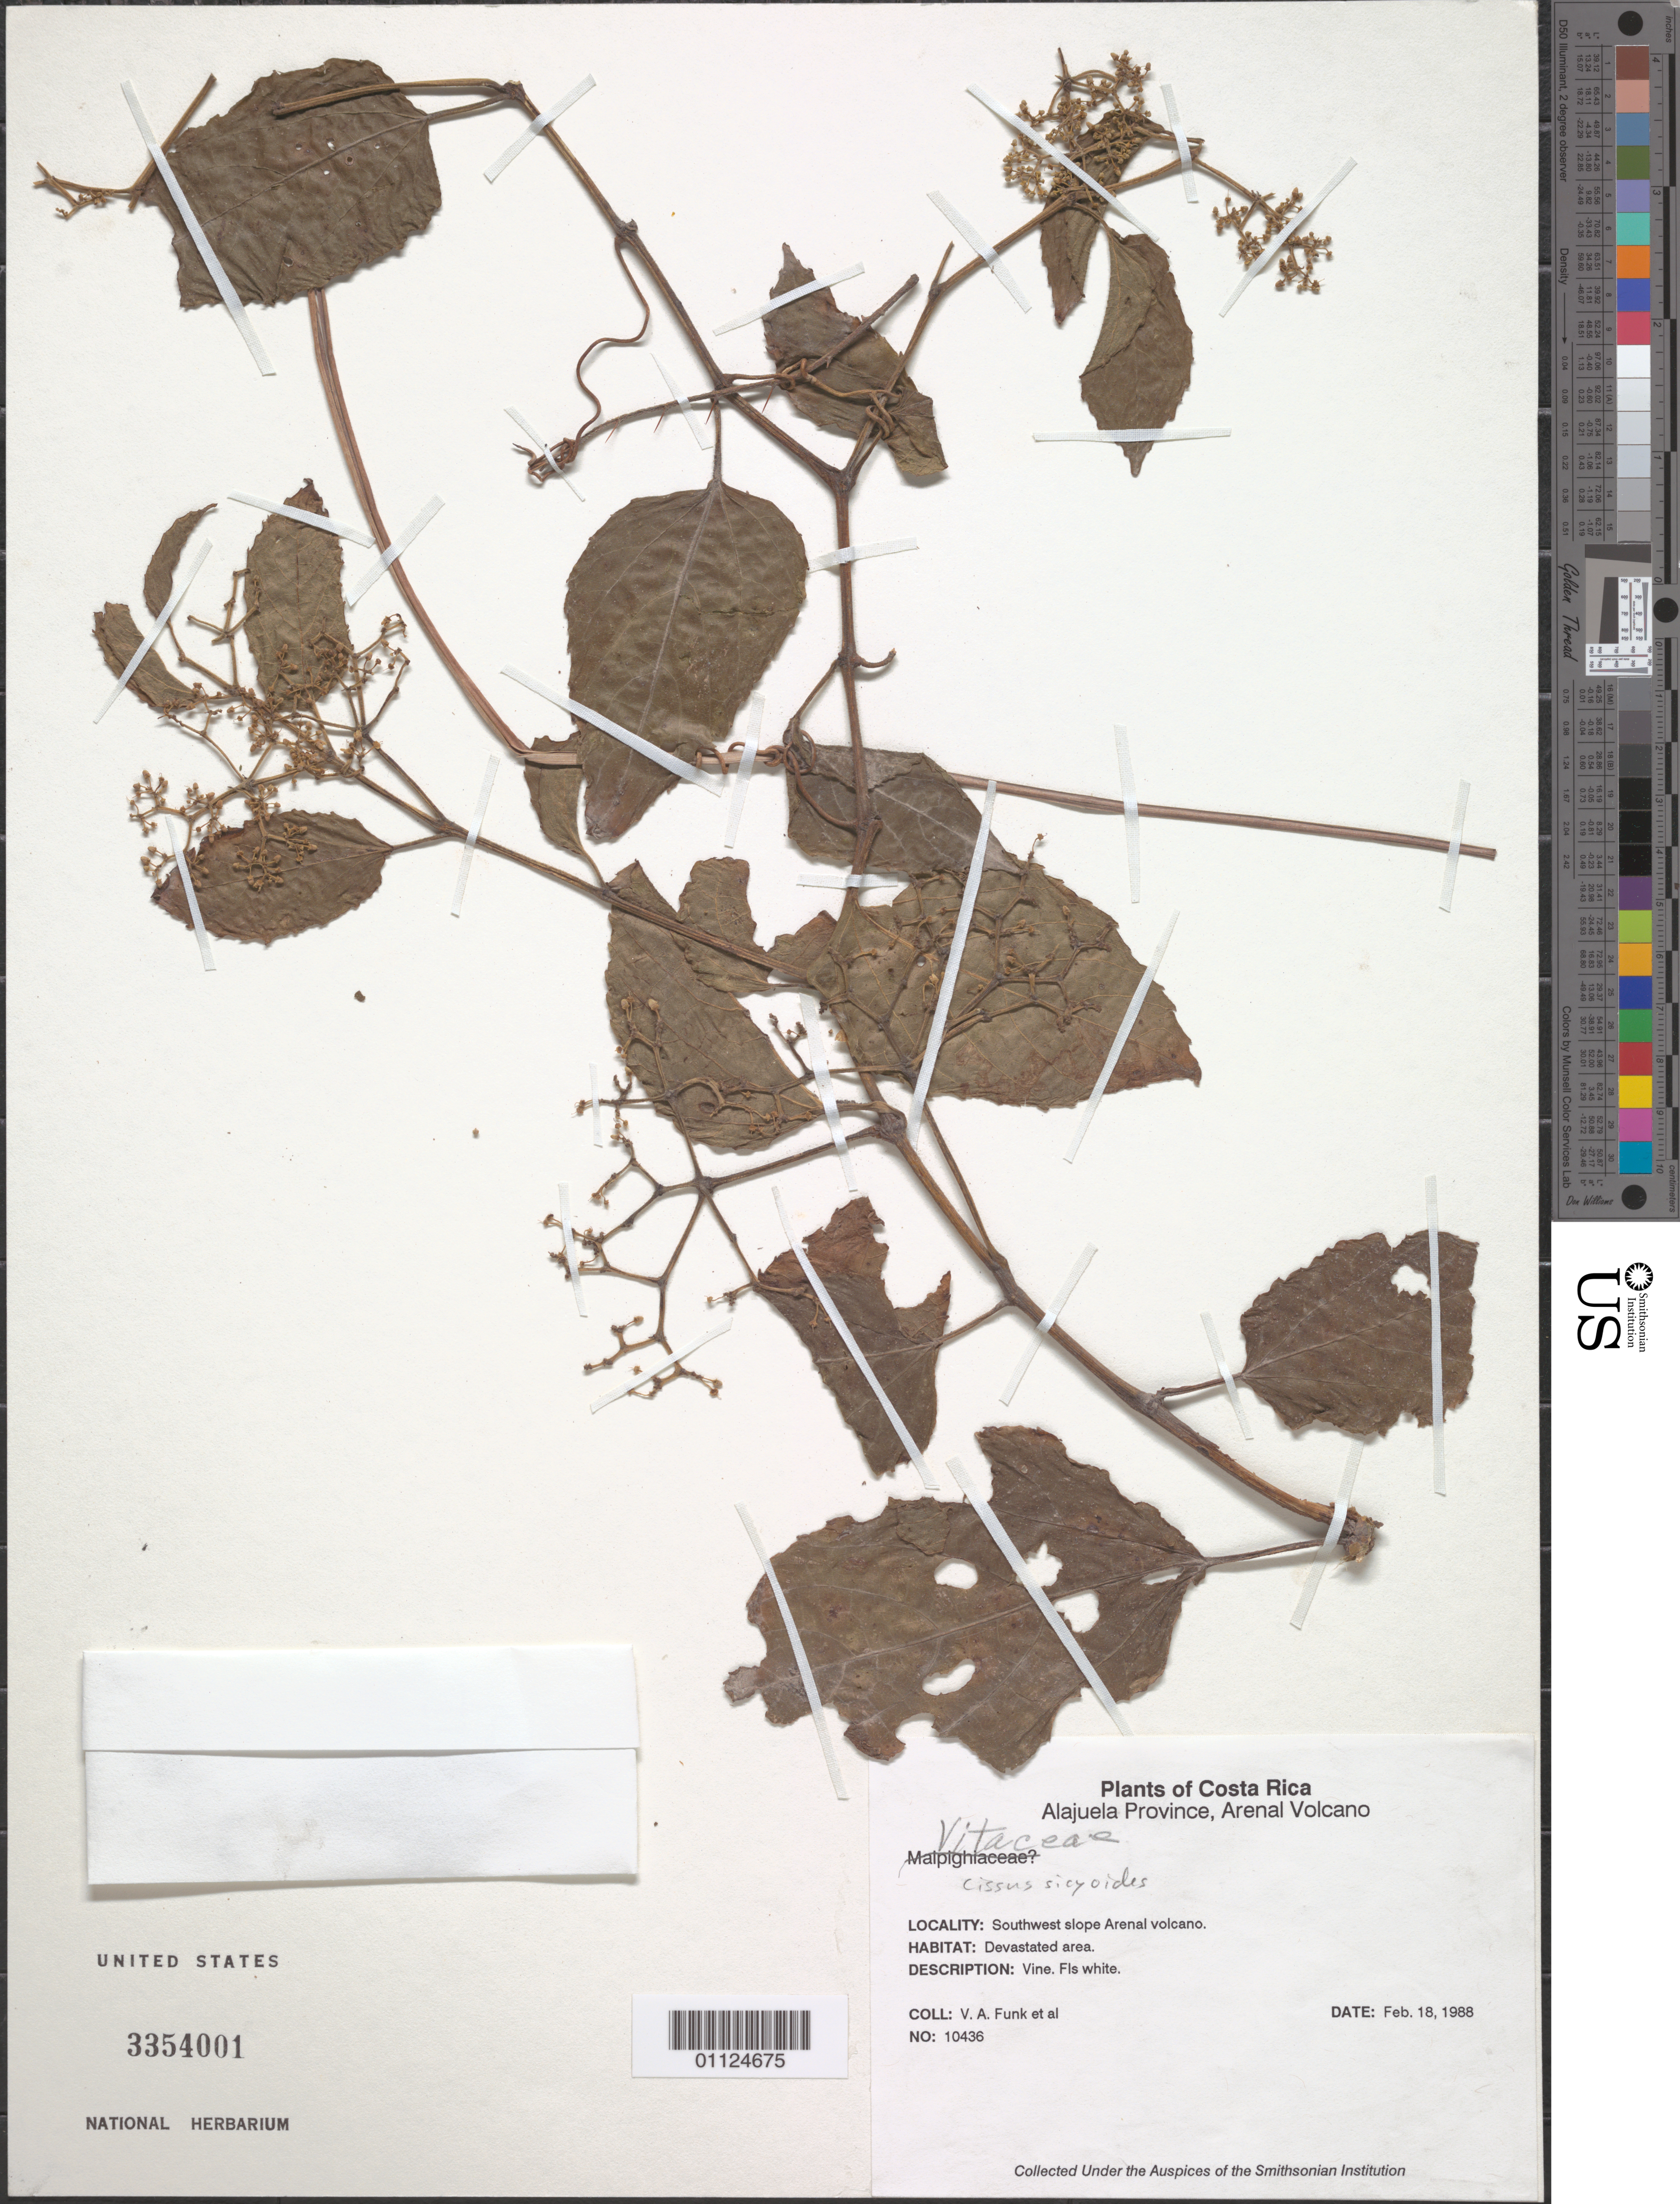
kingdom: Plantae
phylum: Tracheophyta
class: Magnoliopsida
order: Vitales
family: Vitaceae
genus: Cissus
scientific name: Cissus verticillata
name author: (L.) Nicolson & C.E. Jarvis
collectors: V. Funk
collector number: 10436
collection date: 1988-02-18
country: Costa Rica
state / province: Alajuela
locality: SW slope Arenal Volcano.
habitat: Devastated area. Vine.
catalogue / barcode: US 3354001